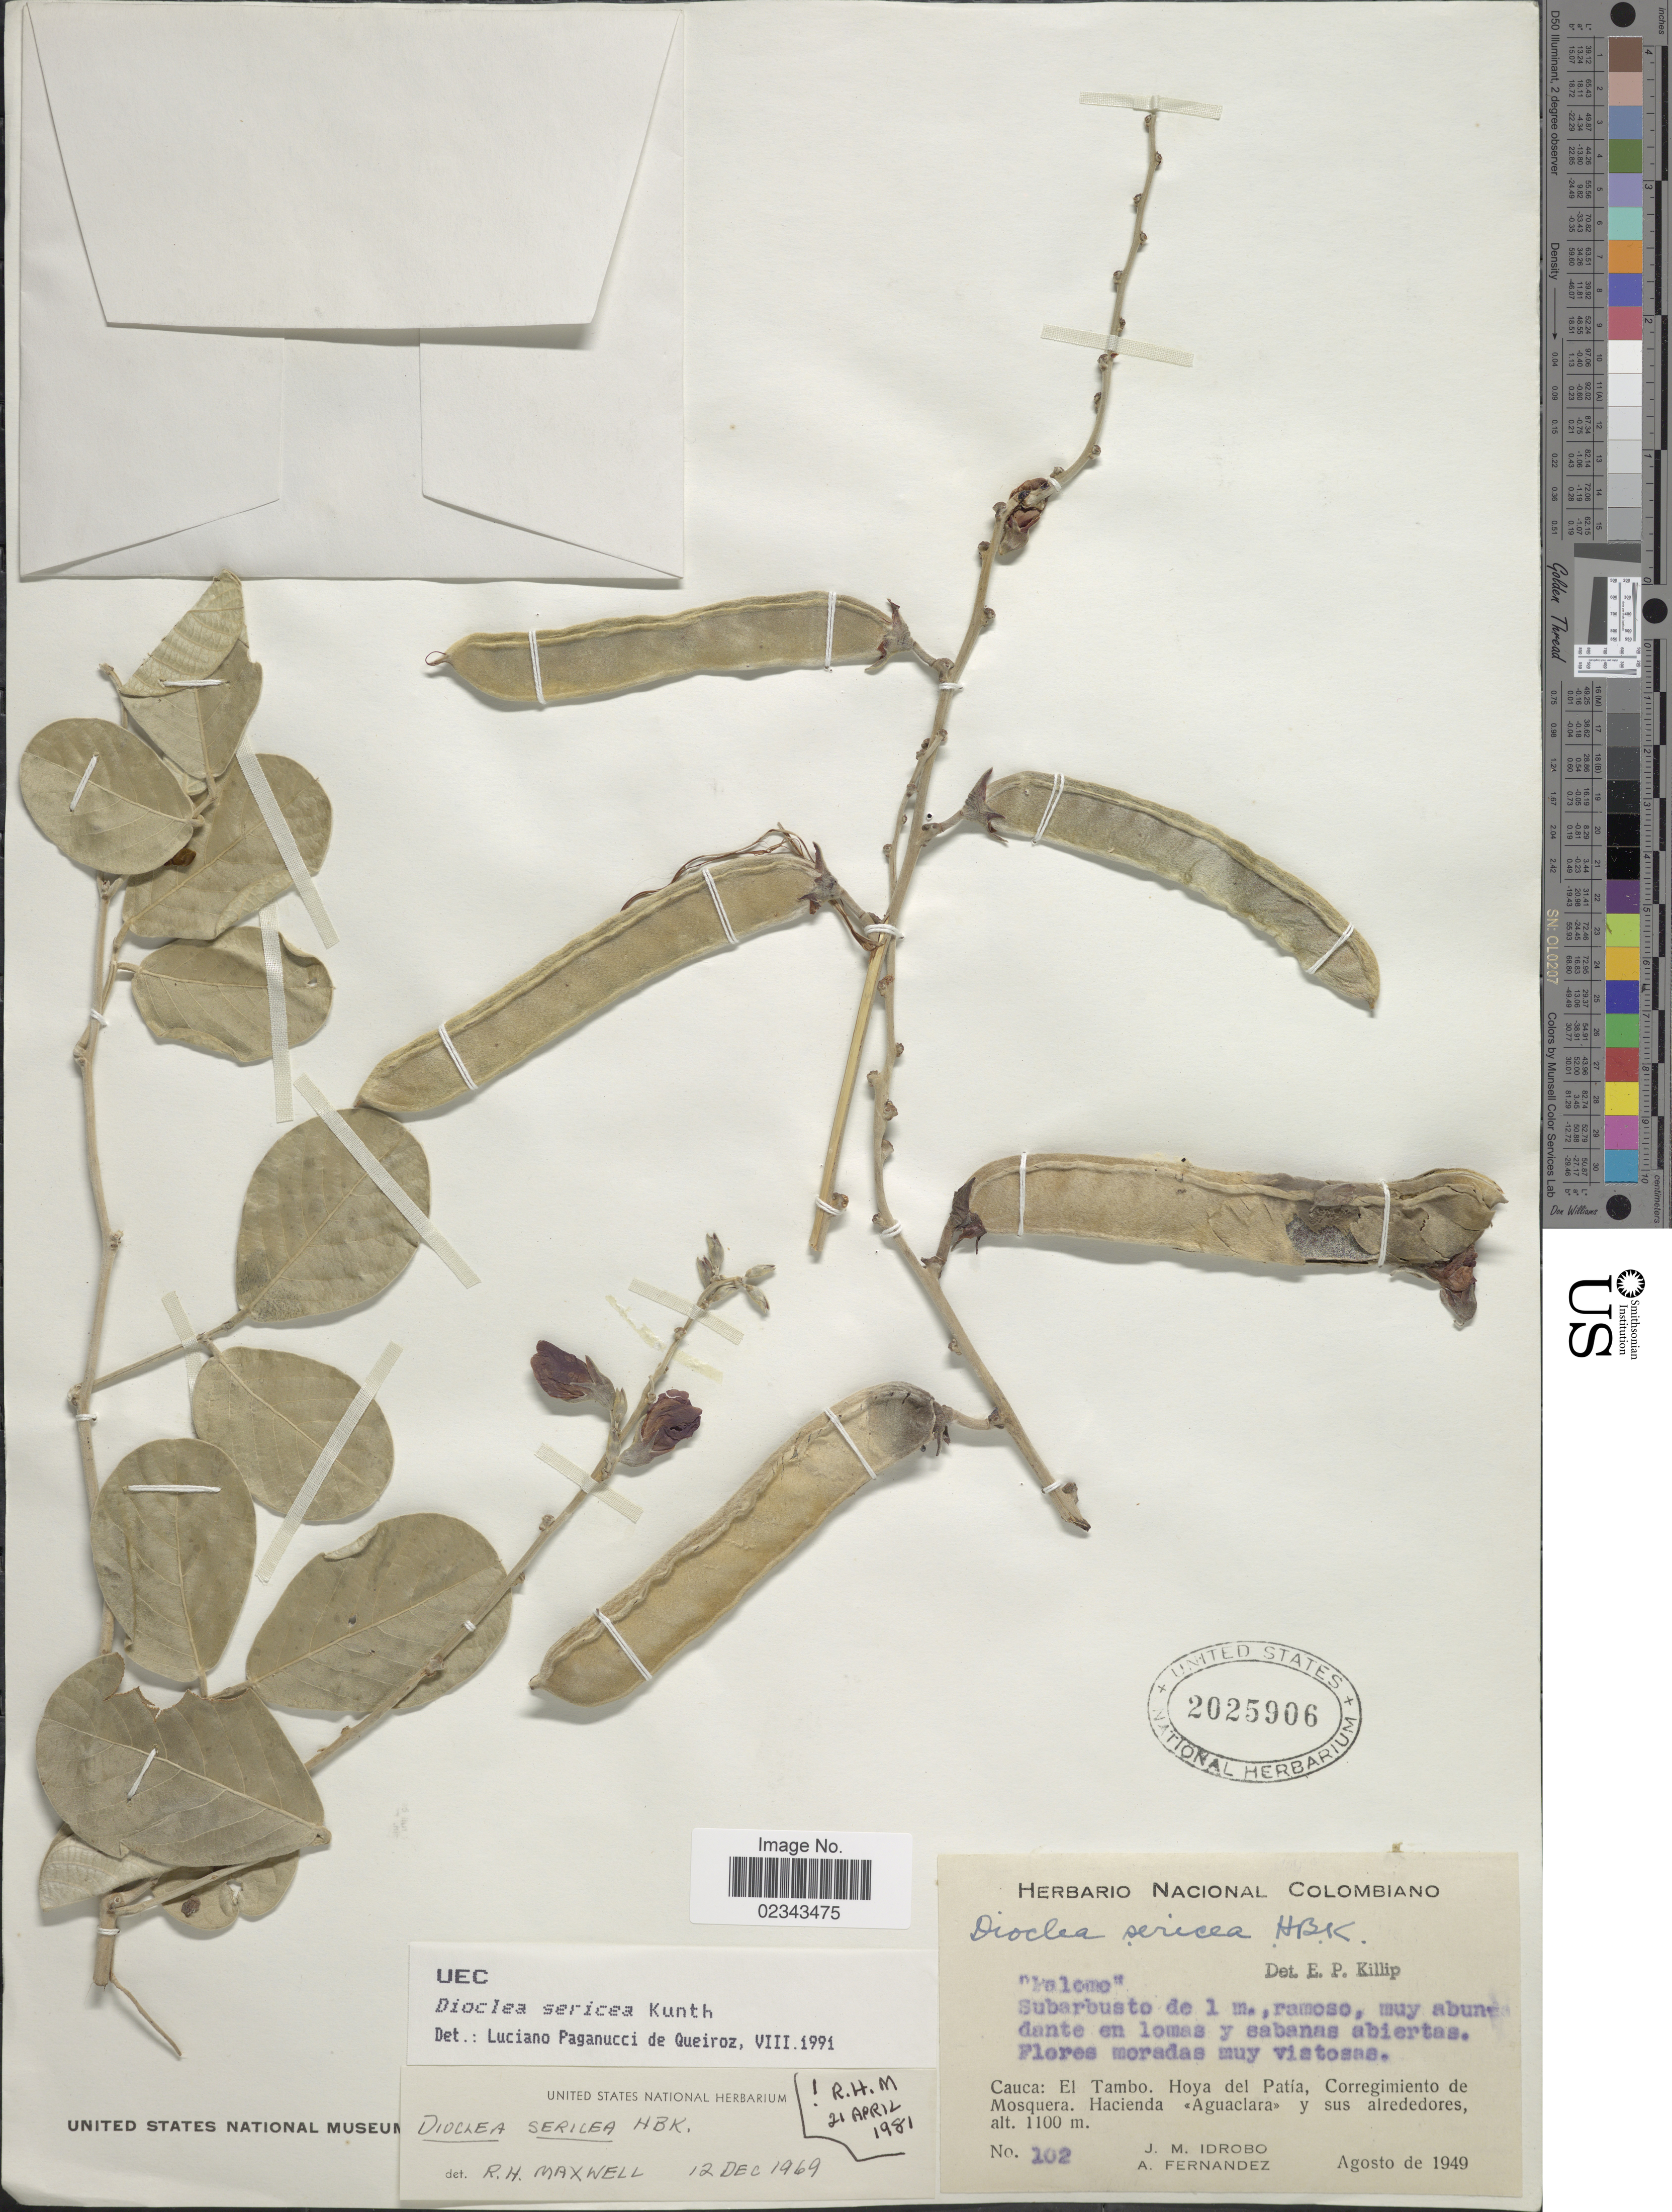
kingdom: Plantae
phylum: Tracheophyta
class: Magnoliopsida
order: Fabales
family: Fabaceae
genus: Dioclea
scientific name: Dioclea sericea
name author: Kunth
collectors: J. M. Idrobo & A. Fernandez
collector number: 102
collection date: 1949-08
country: Colombia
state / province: Cauca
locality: El Tambo, Hoya del Patia, Corregimiento de Mosquero, Hacienda <<Aguaciara>> y sus alrededores.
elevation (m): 1100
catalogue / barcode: US 2025906